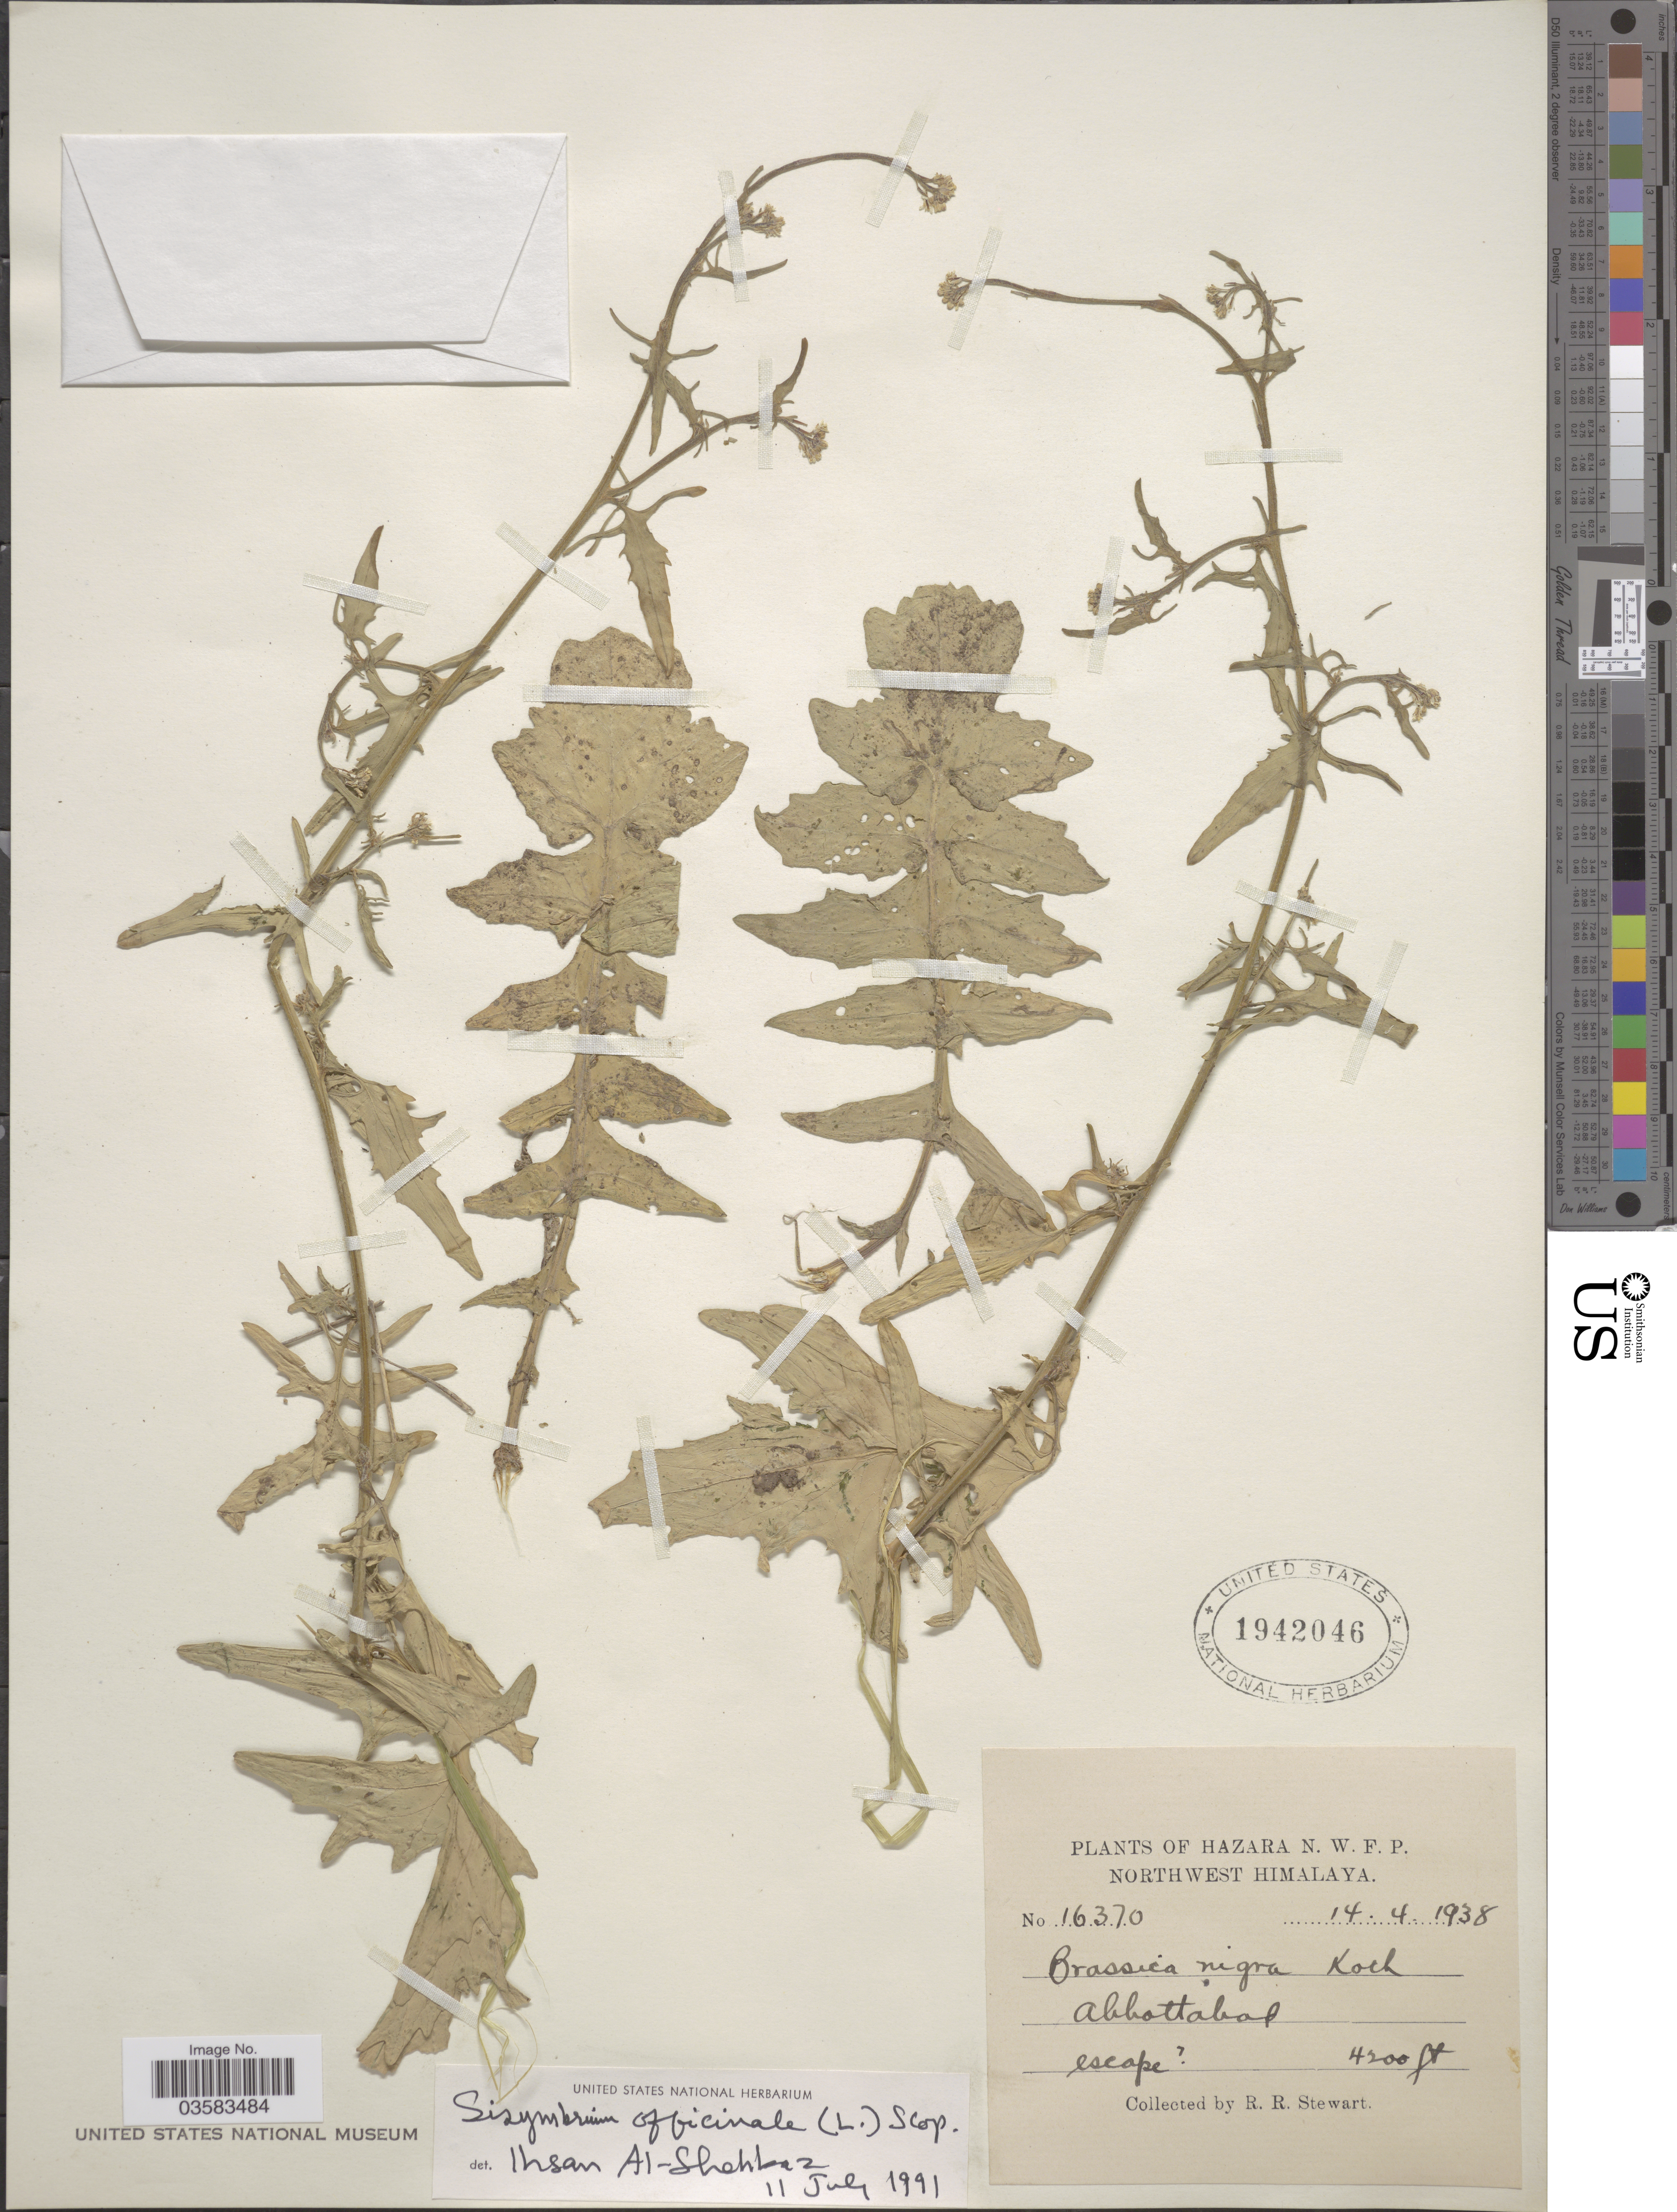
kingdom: Plantae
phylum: Tracheophyta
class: Magnoliopsida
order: Brassicales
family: Brassicaceae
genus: Sisymbrium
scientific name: Sisymbrium officinale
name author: (L.) Scop.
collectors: R. Stewart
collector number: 16370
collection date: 1938-04-14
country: Pakistan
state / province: Khyber Pakhtunkhwa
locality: Hazara N.W.F.P. Northwest Himalaya. Abbottabad.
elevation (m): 1280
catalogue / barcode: US 1942046